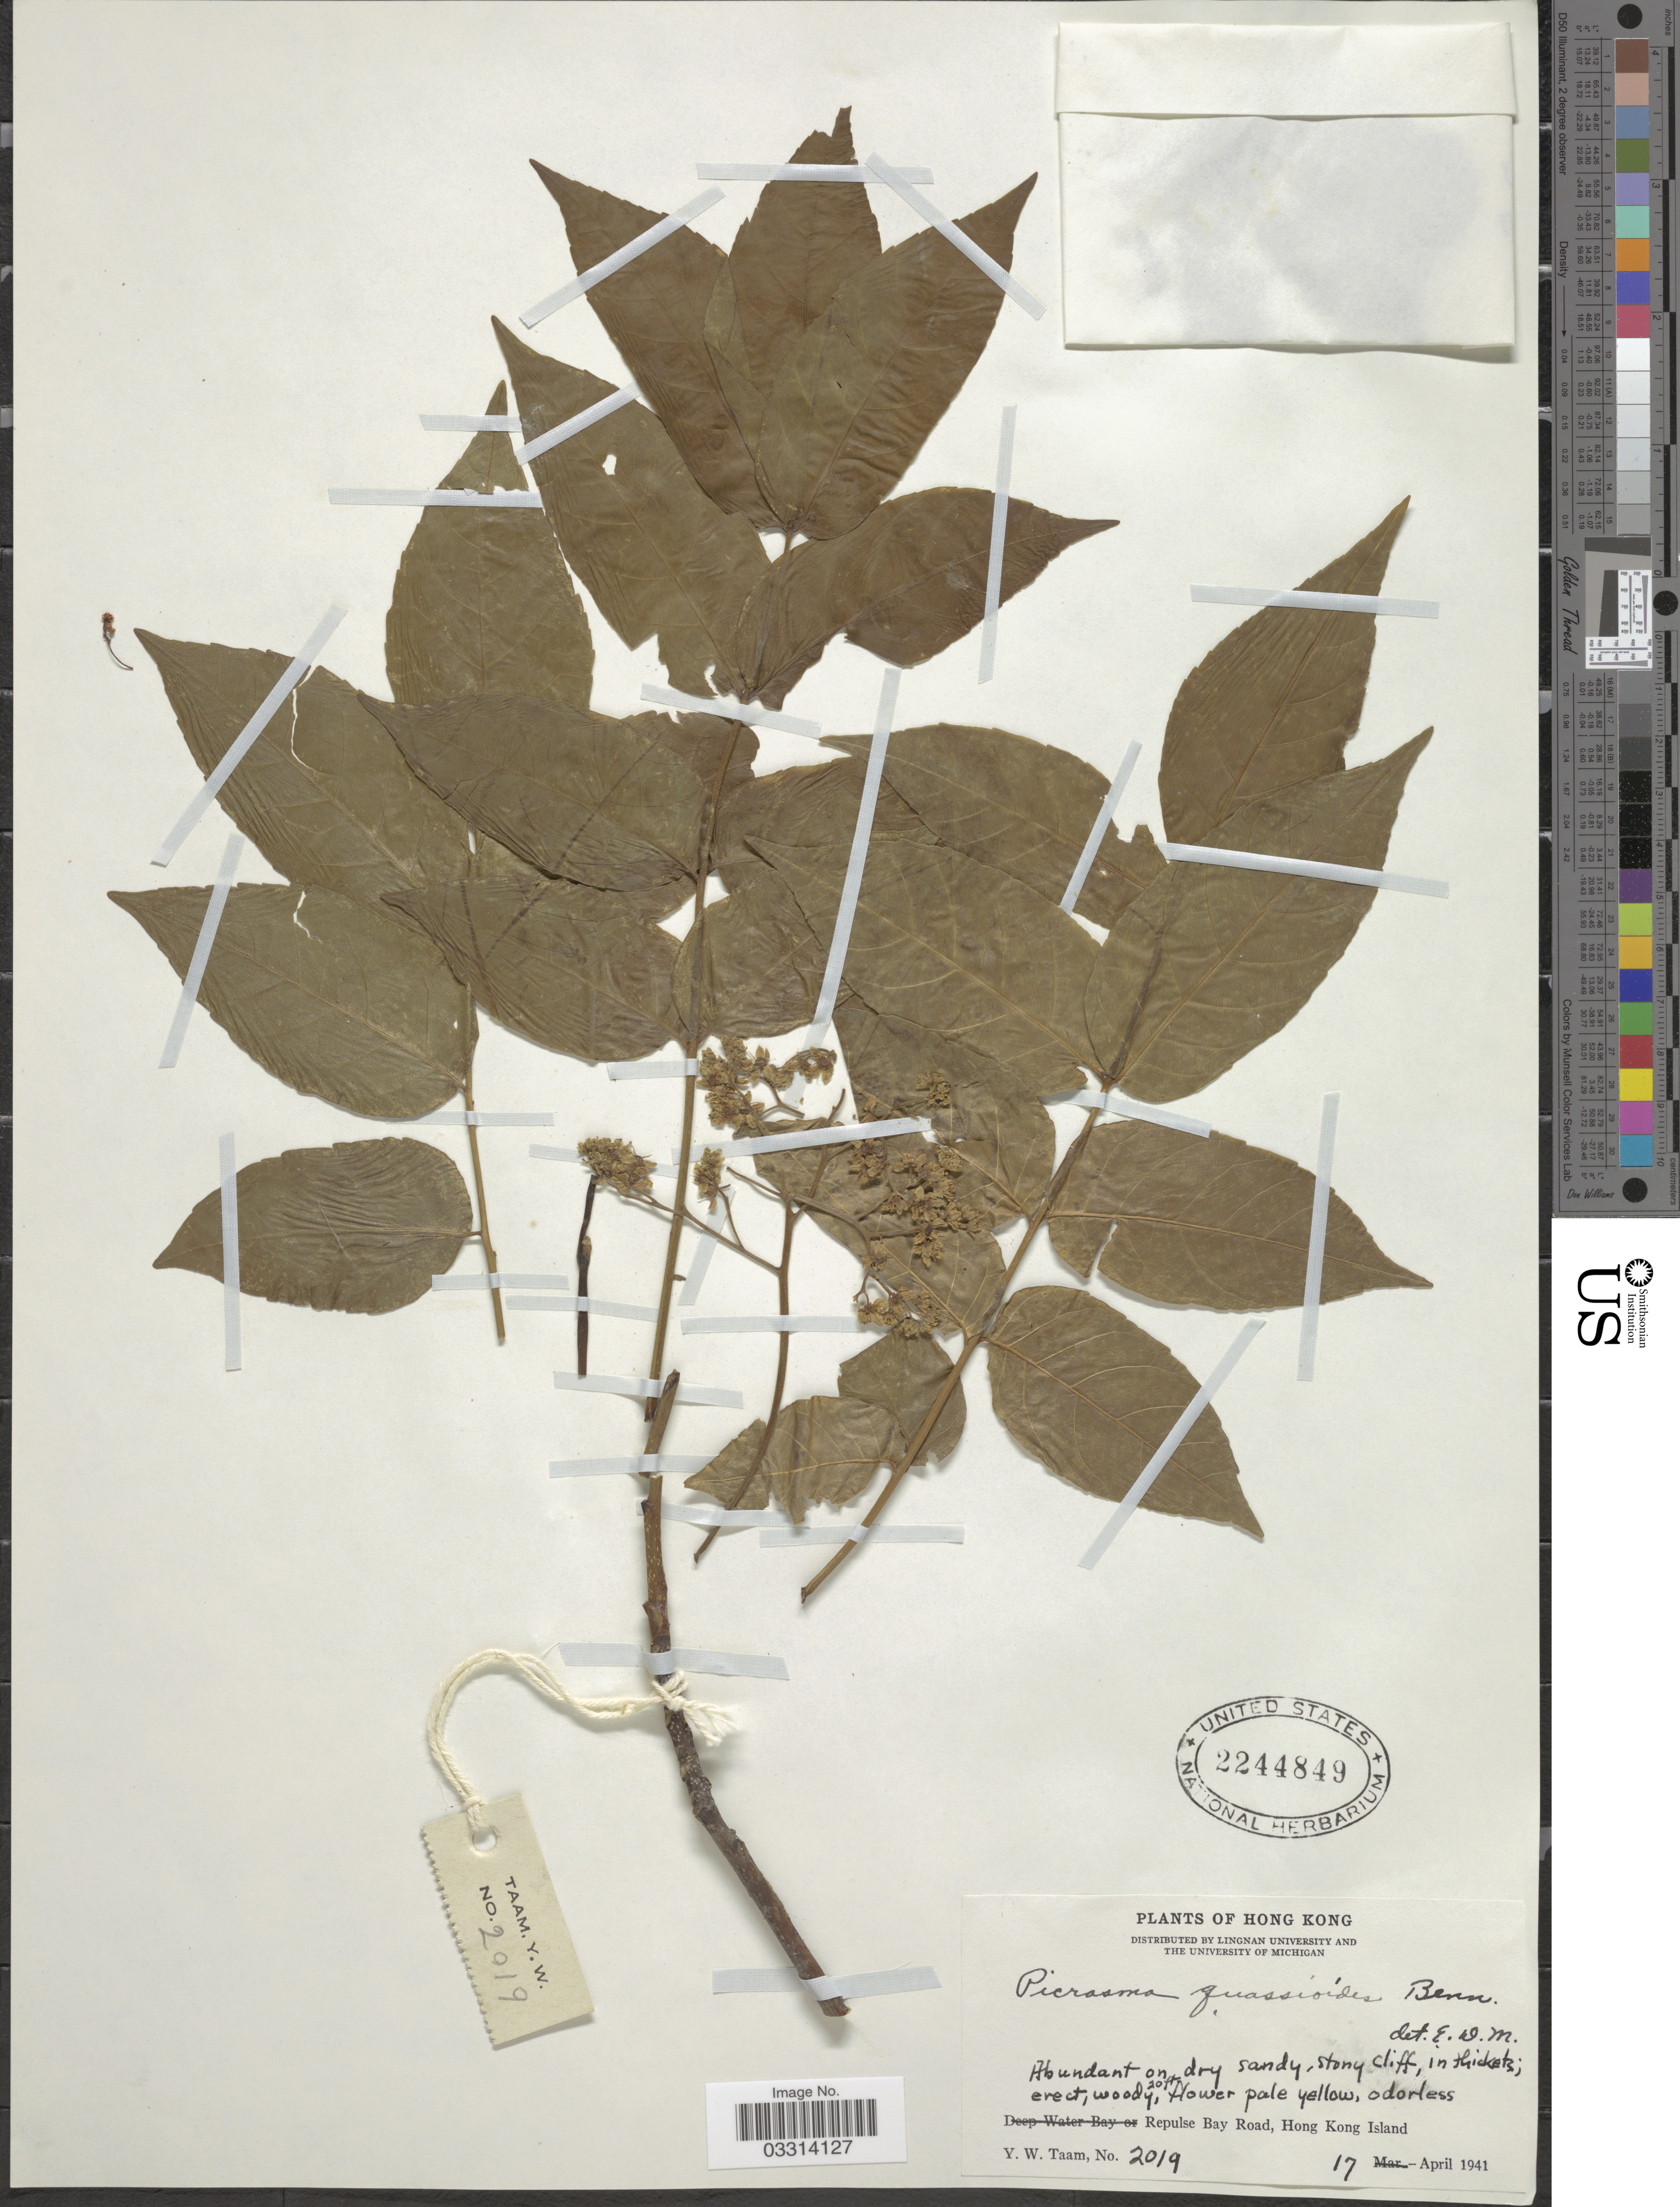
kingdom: Plantae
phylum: Tracheophyta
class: Magnoliopsida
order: Sapindales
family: Simaroubaceae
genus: Picrasma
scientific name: Picrasma quassioides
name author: (D. Don) Benn.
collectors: Y. W. Taam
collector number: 2019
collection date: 1941-04-17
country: China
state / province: Hong Kong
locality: Repulse Bay Road, Hong Kong Island.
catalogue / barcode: US 2244849